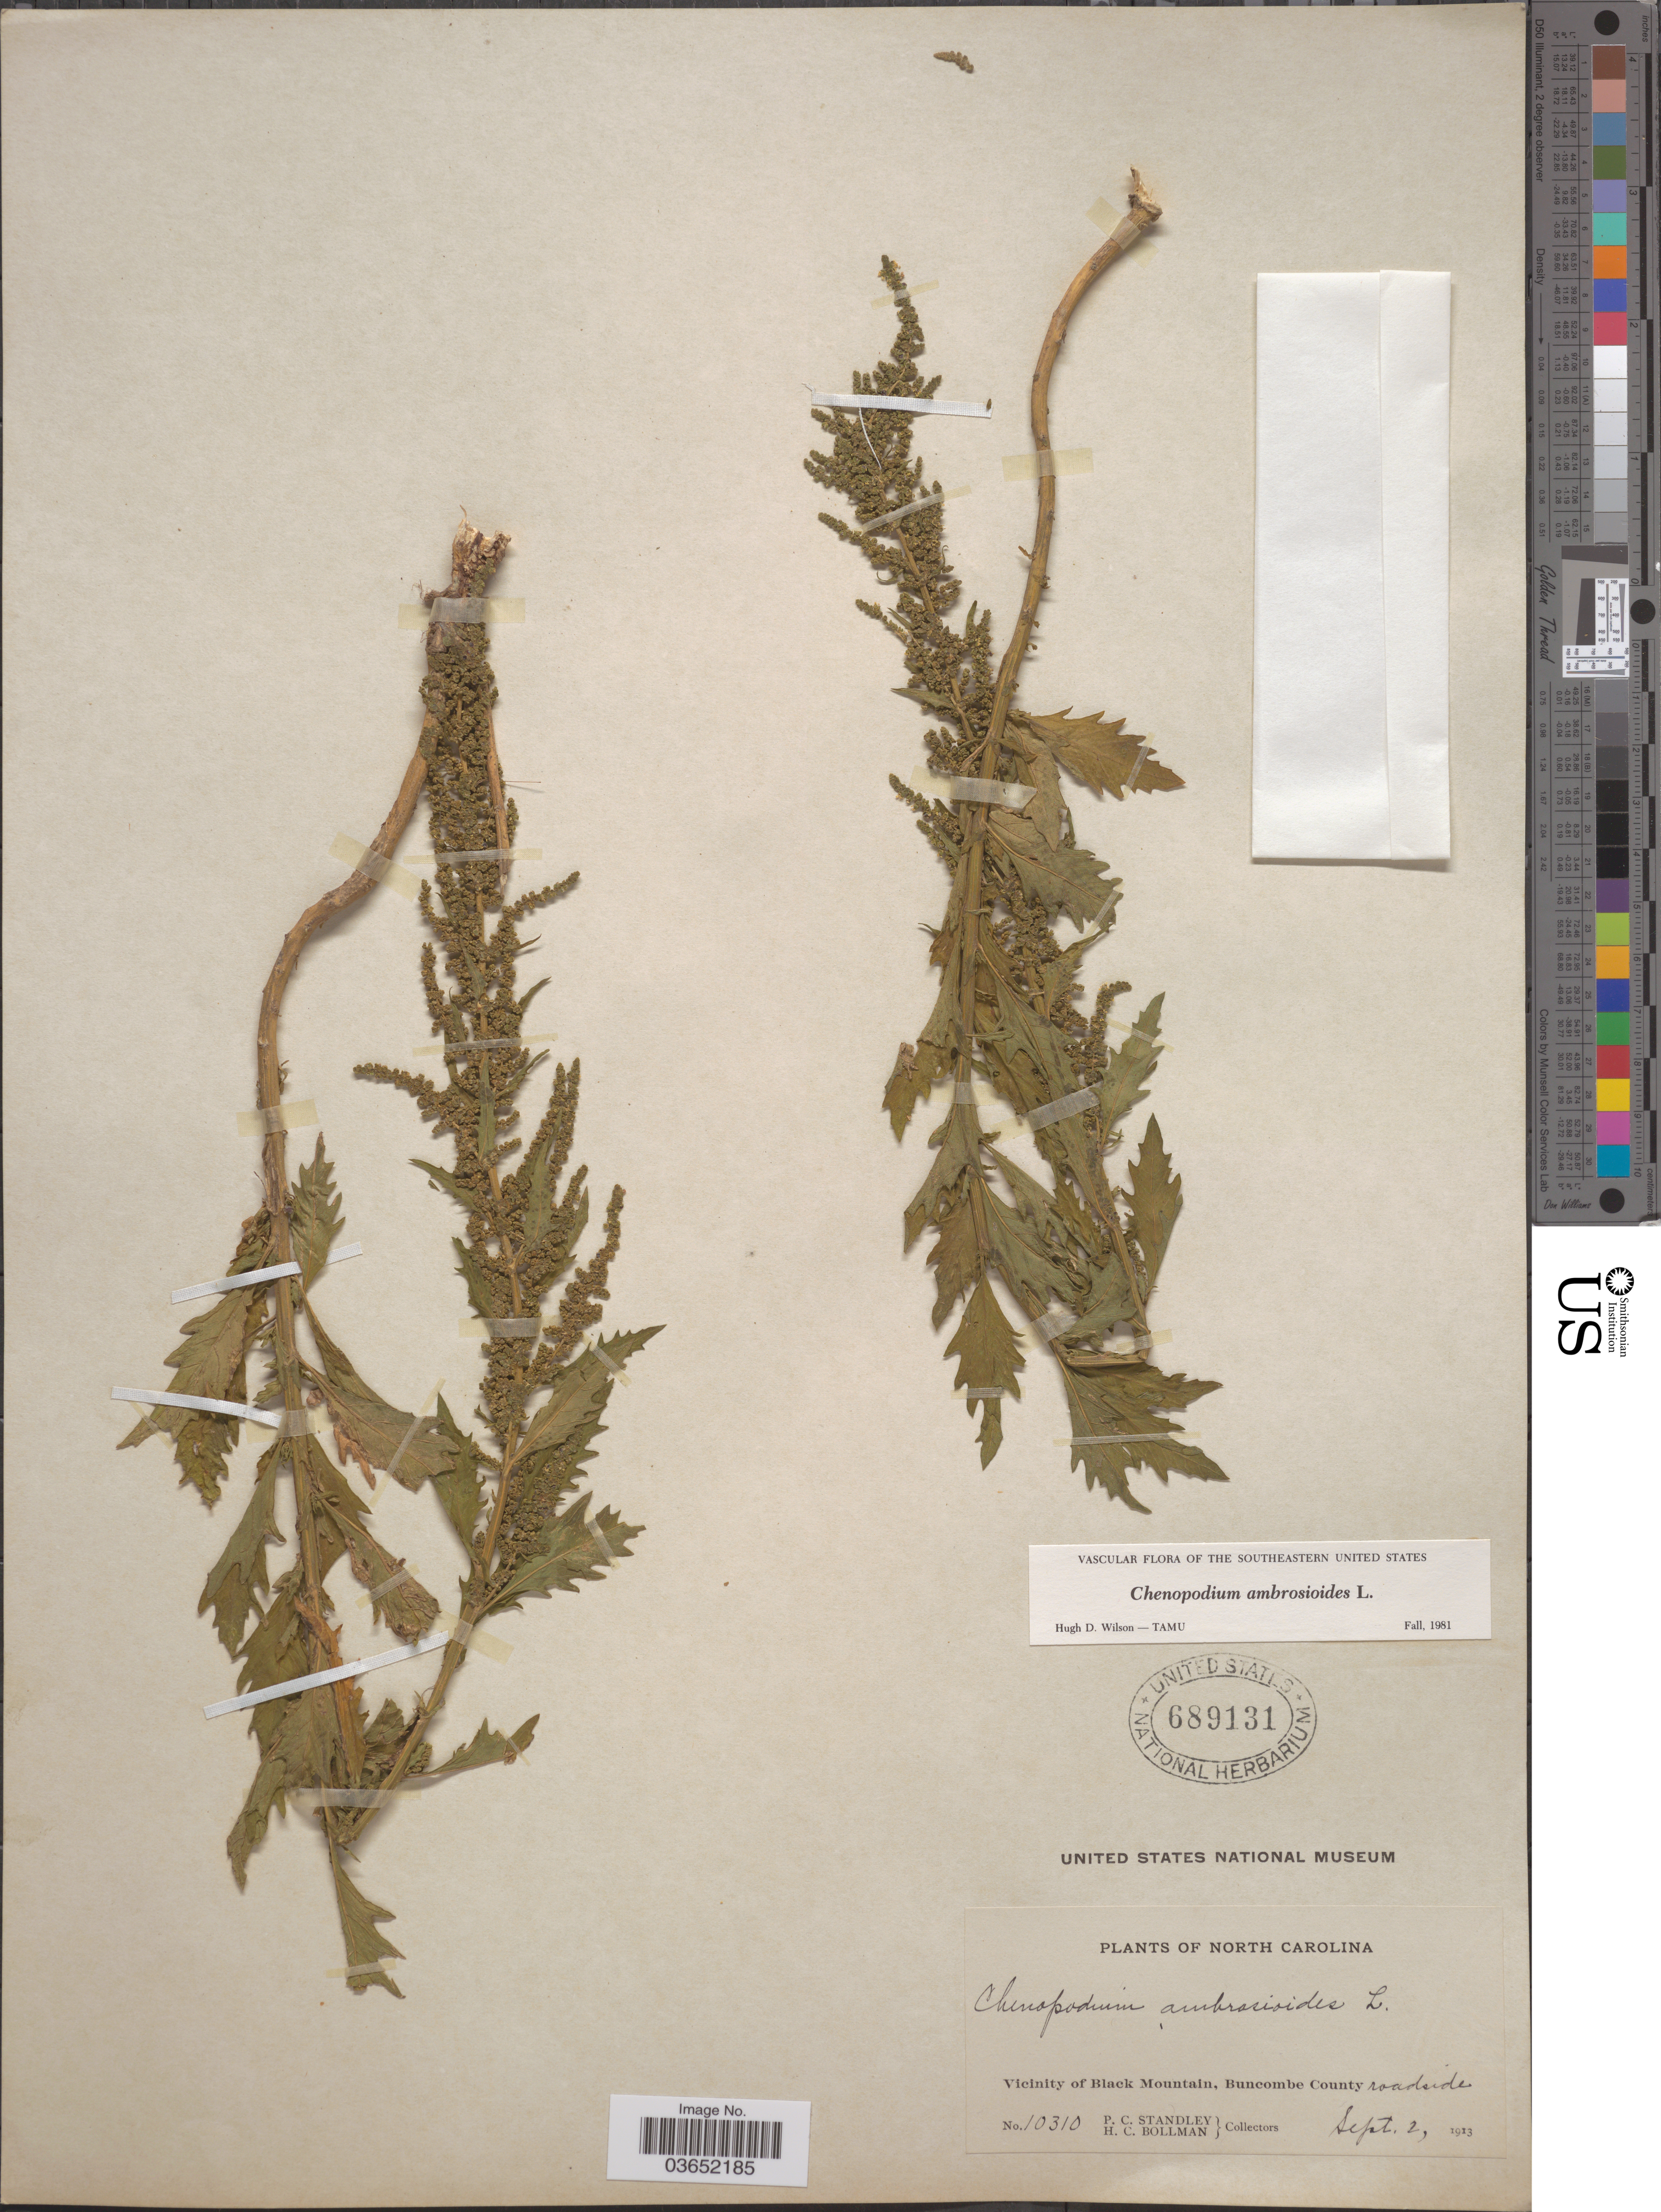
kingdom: Plantae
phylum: Tracheophyta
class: Magnoliopsida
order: Caryophyllales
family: Amaranthaceae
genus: Chenopodium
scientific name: Chenopodium ambrosioides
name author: L.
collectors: P. C. Standley & H. C. Bollman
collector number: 10310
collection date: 1913-09-02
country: United States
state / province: North Carolina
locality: Vicinity of Black Mountain, Buncombe County.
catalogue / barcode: US 689131